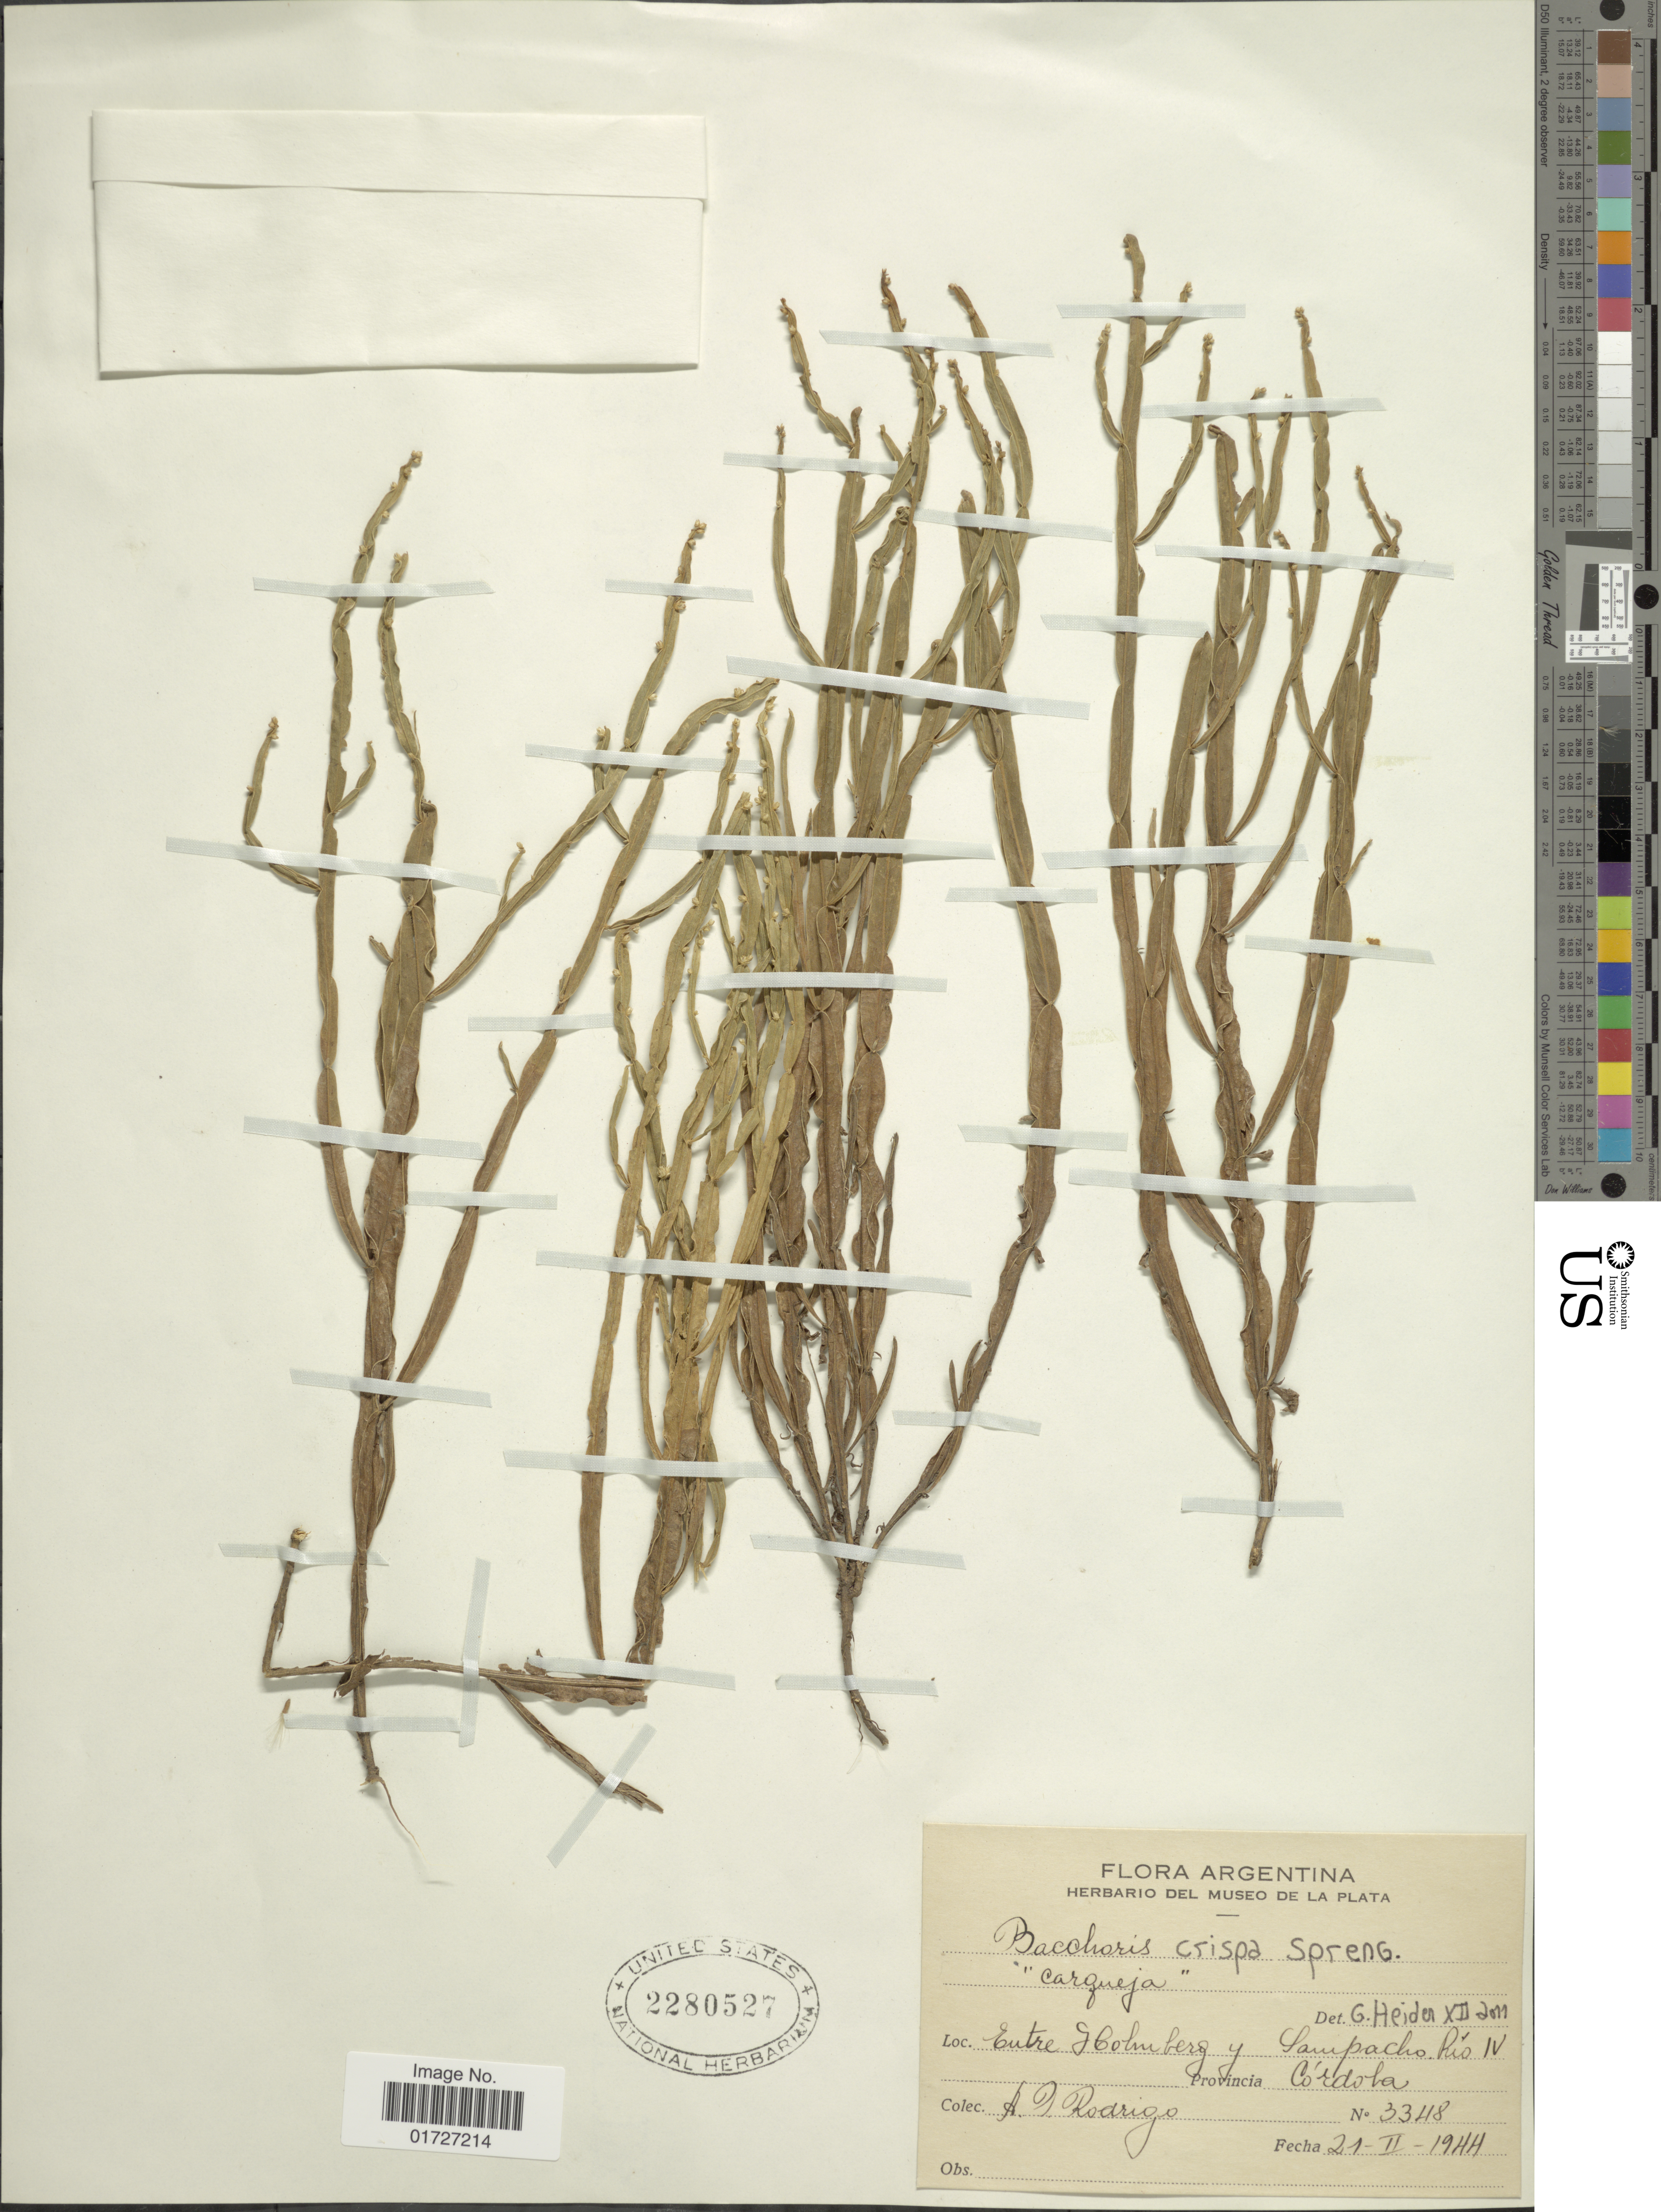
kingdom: Plantae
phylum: Tracheophyta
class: Magnoliopsida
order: Asterales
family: Asteraceae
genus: Baccharis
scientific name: Baccharis crispa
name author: Spreng.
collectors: A. Rodrigo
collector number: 3348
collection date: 1944-02-21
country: Argentina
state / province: Cordoba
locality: Entre Hohnberg y Sampacho, Rio IV.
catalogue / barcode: US 2280527